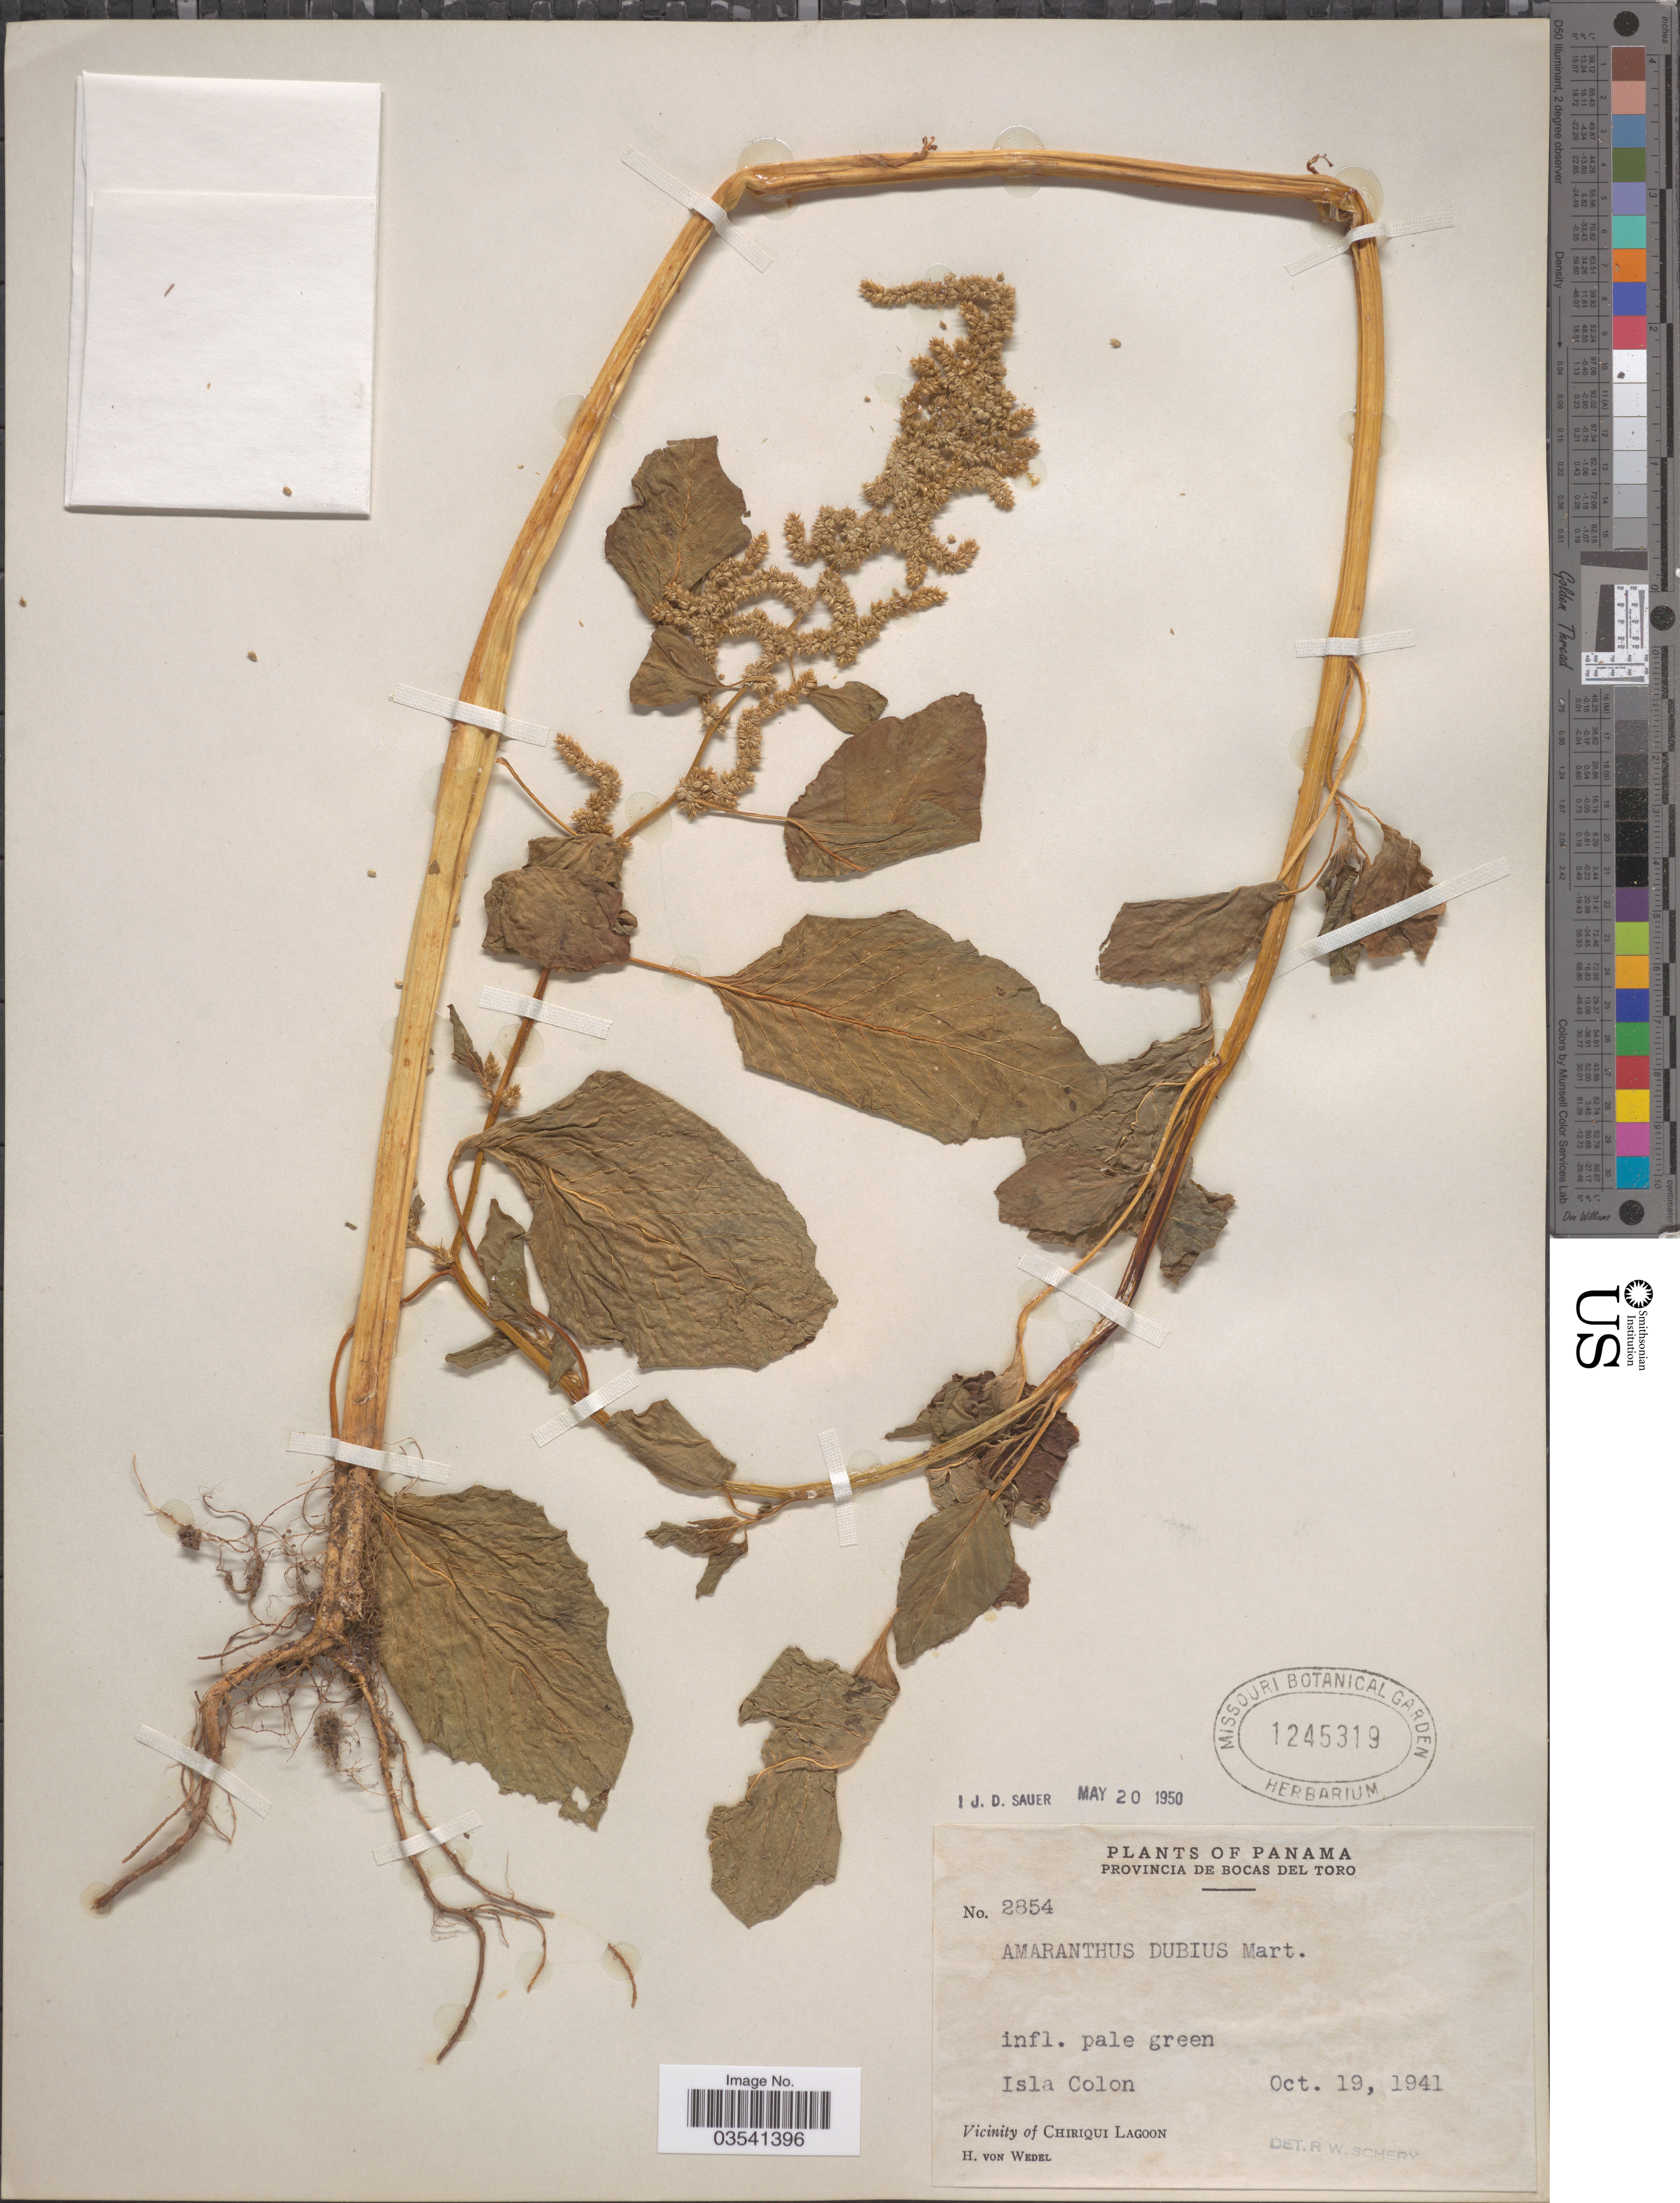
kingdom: Plantae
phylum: Tracheophyta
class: Magnoliopsida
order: Caryophyllales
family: Amaranthaceae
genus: Amaranthus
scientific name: Amaranthus dubius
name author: Mart. ex Thell.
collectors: H. von Wedel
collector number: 2854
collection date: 1941-10-19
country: Panama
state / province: Bocas del Toro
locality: Isla Colon. Vicinity of Chiriqui Lagoon.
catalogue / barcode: US 1245319